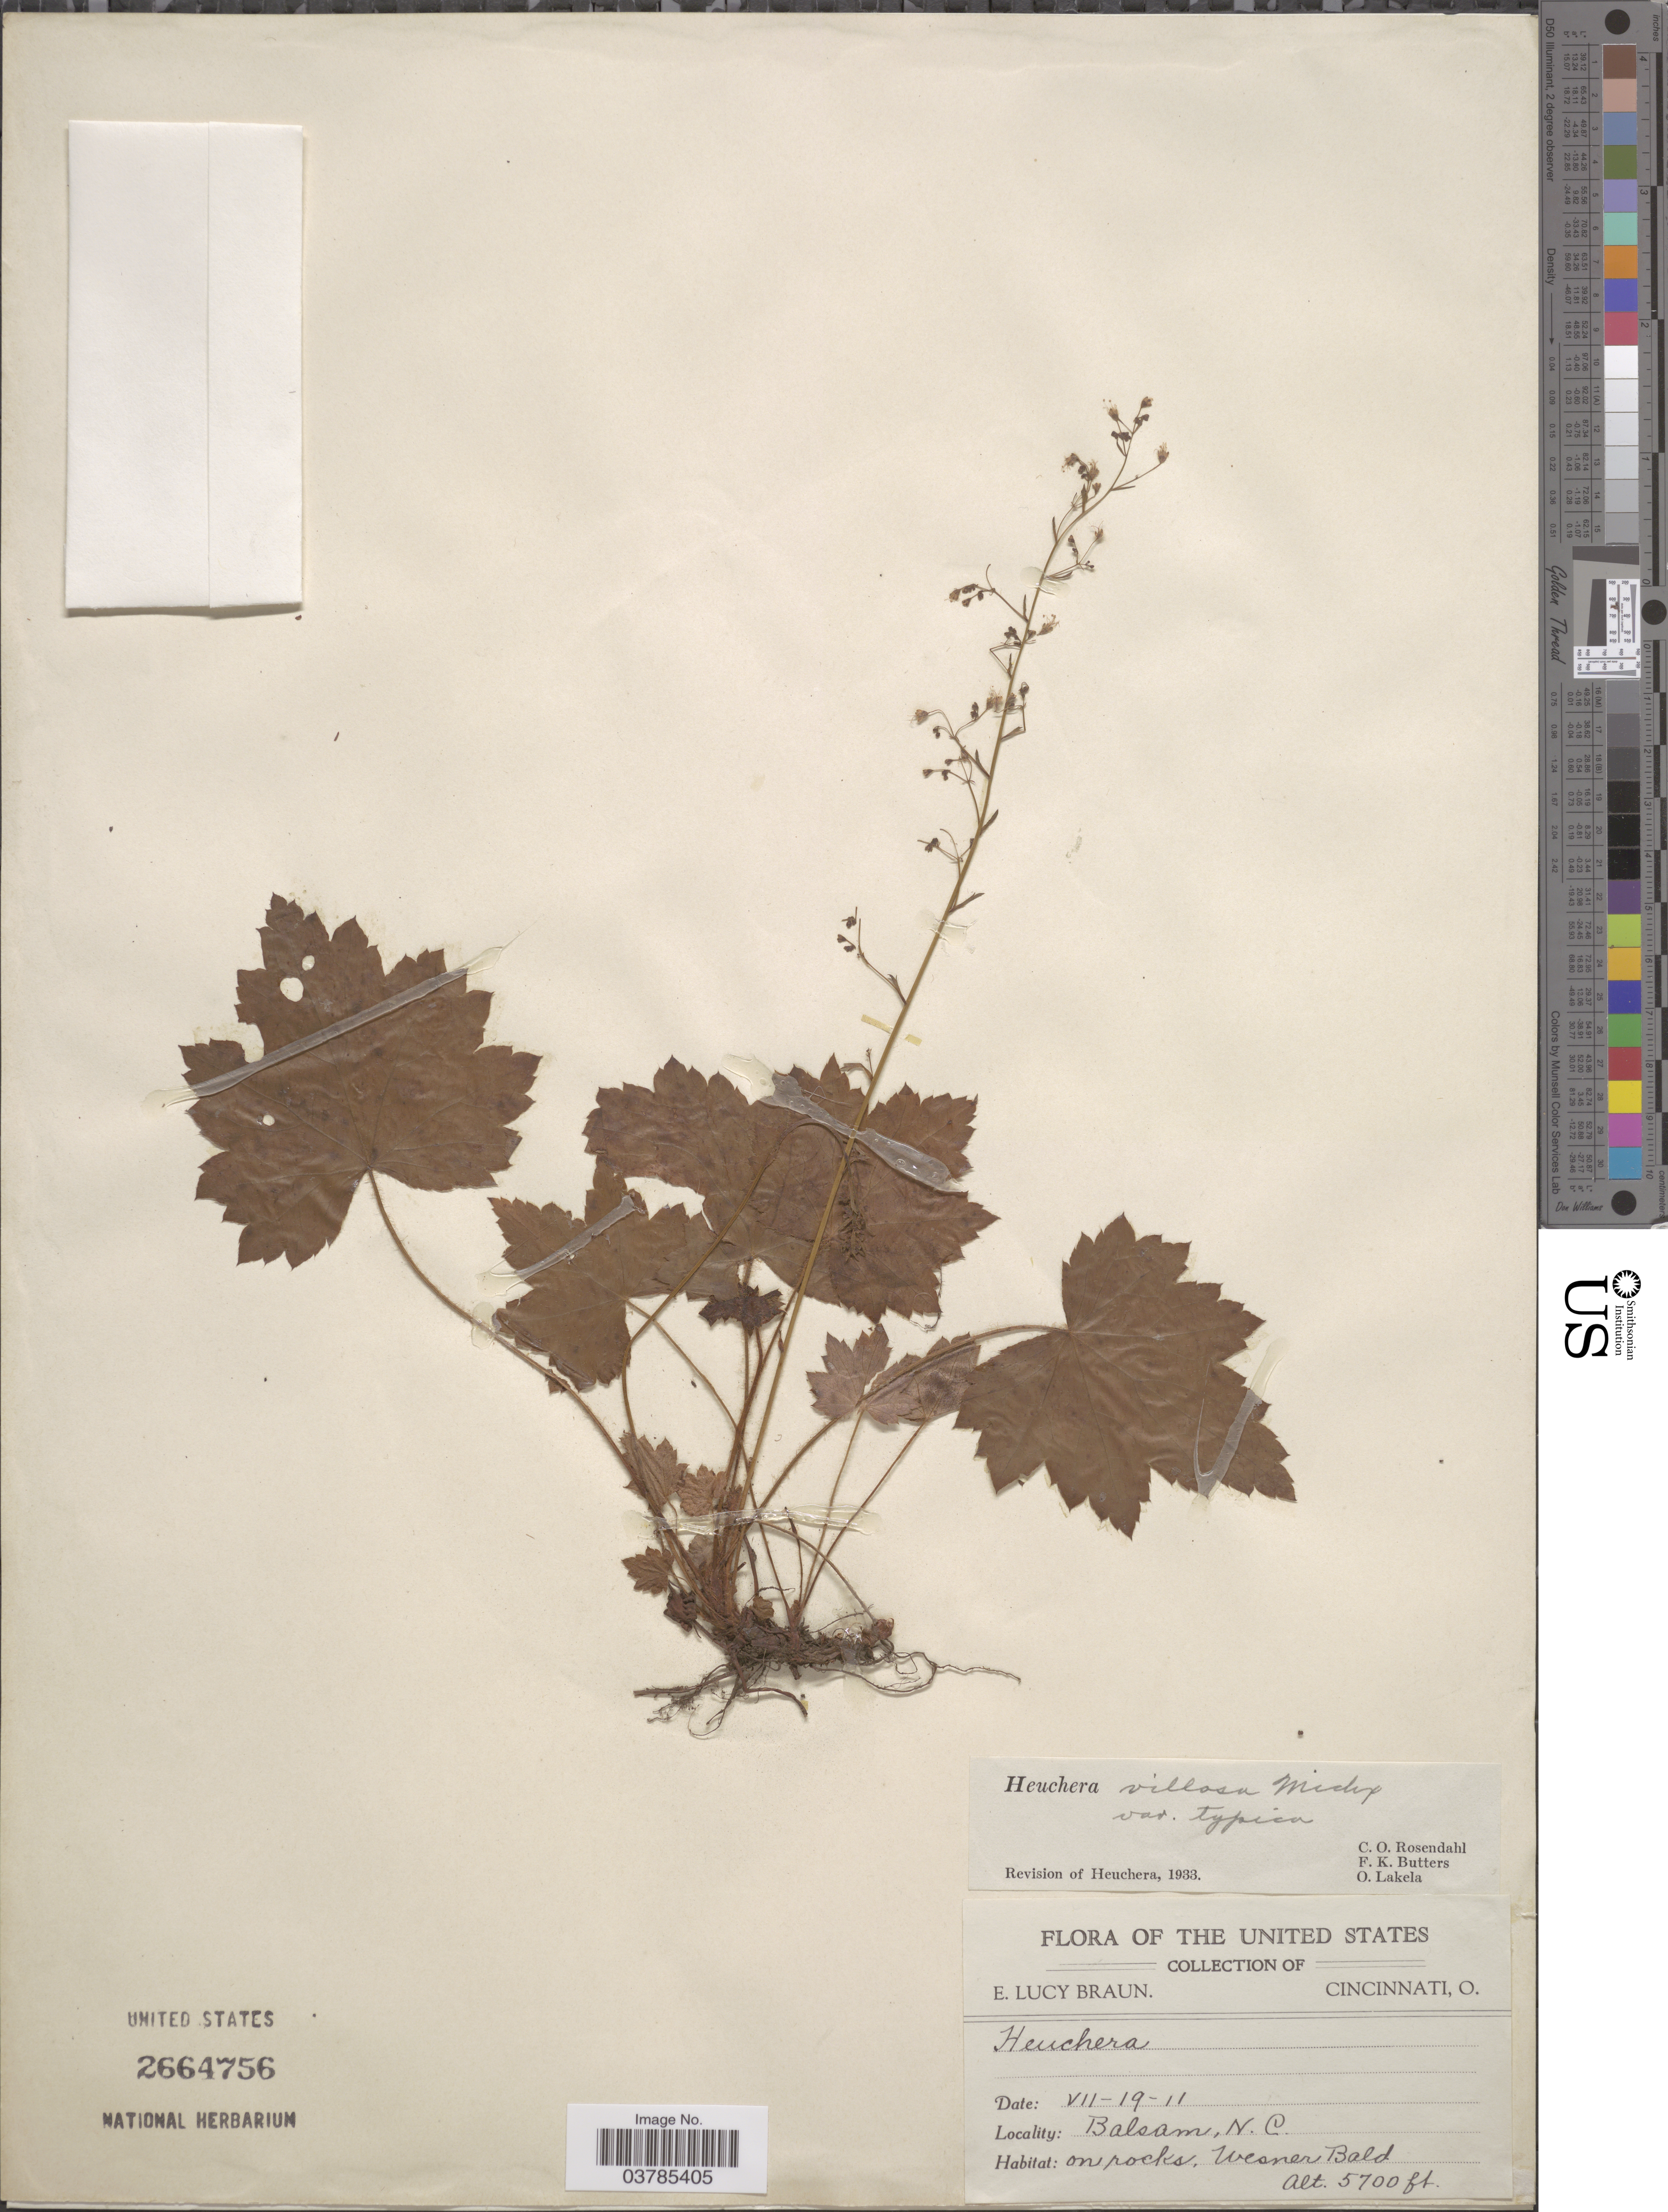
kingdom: Plantae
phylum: Tracheophyta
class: Magnoliopsida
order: Saxifragales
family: Saxifragaceae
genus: Heuchera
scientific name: Heuchera villosa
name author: Michx.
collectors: E. L. Braun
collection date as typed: Transcribed d/m/y: 19/7/11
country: United States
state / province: North Carolina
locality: Balsam. On rocks, Wesner Bald.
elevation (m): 1737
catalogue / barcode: US 2664756